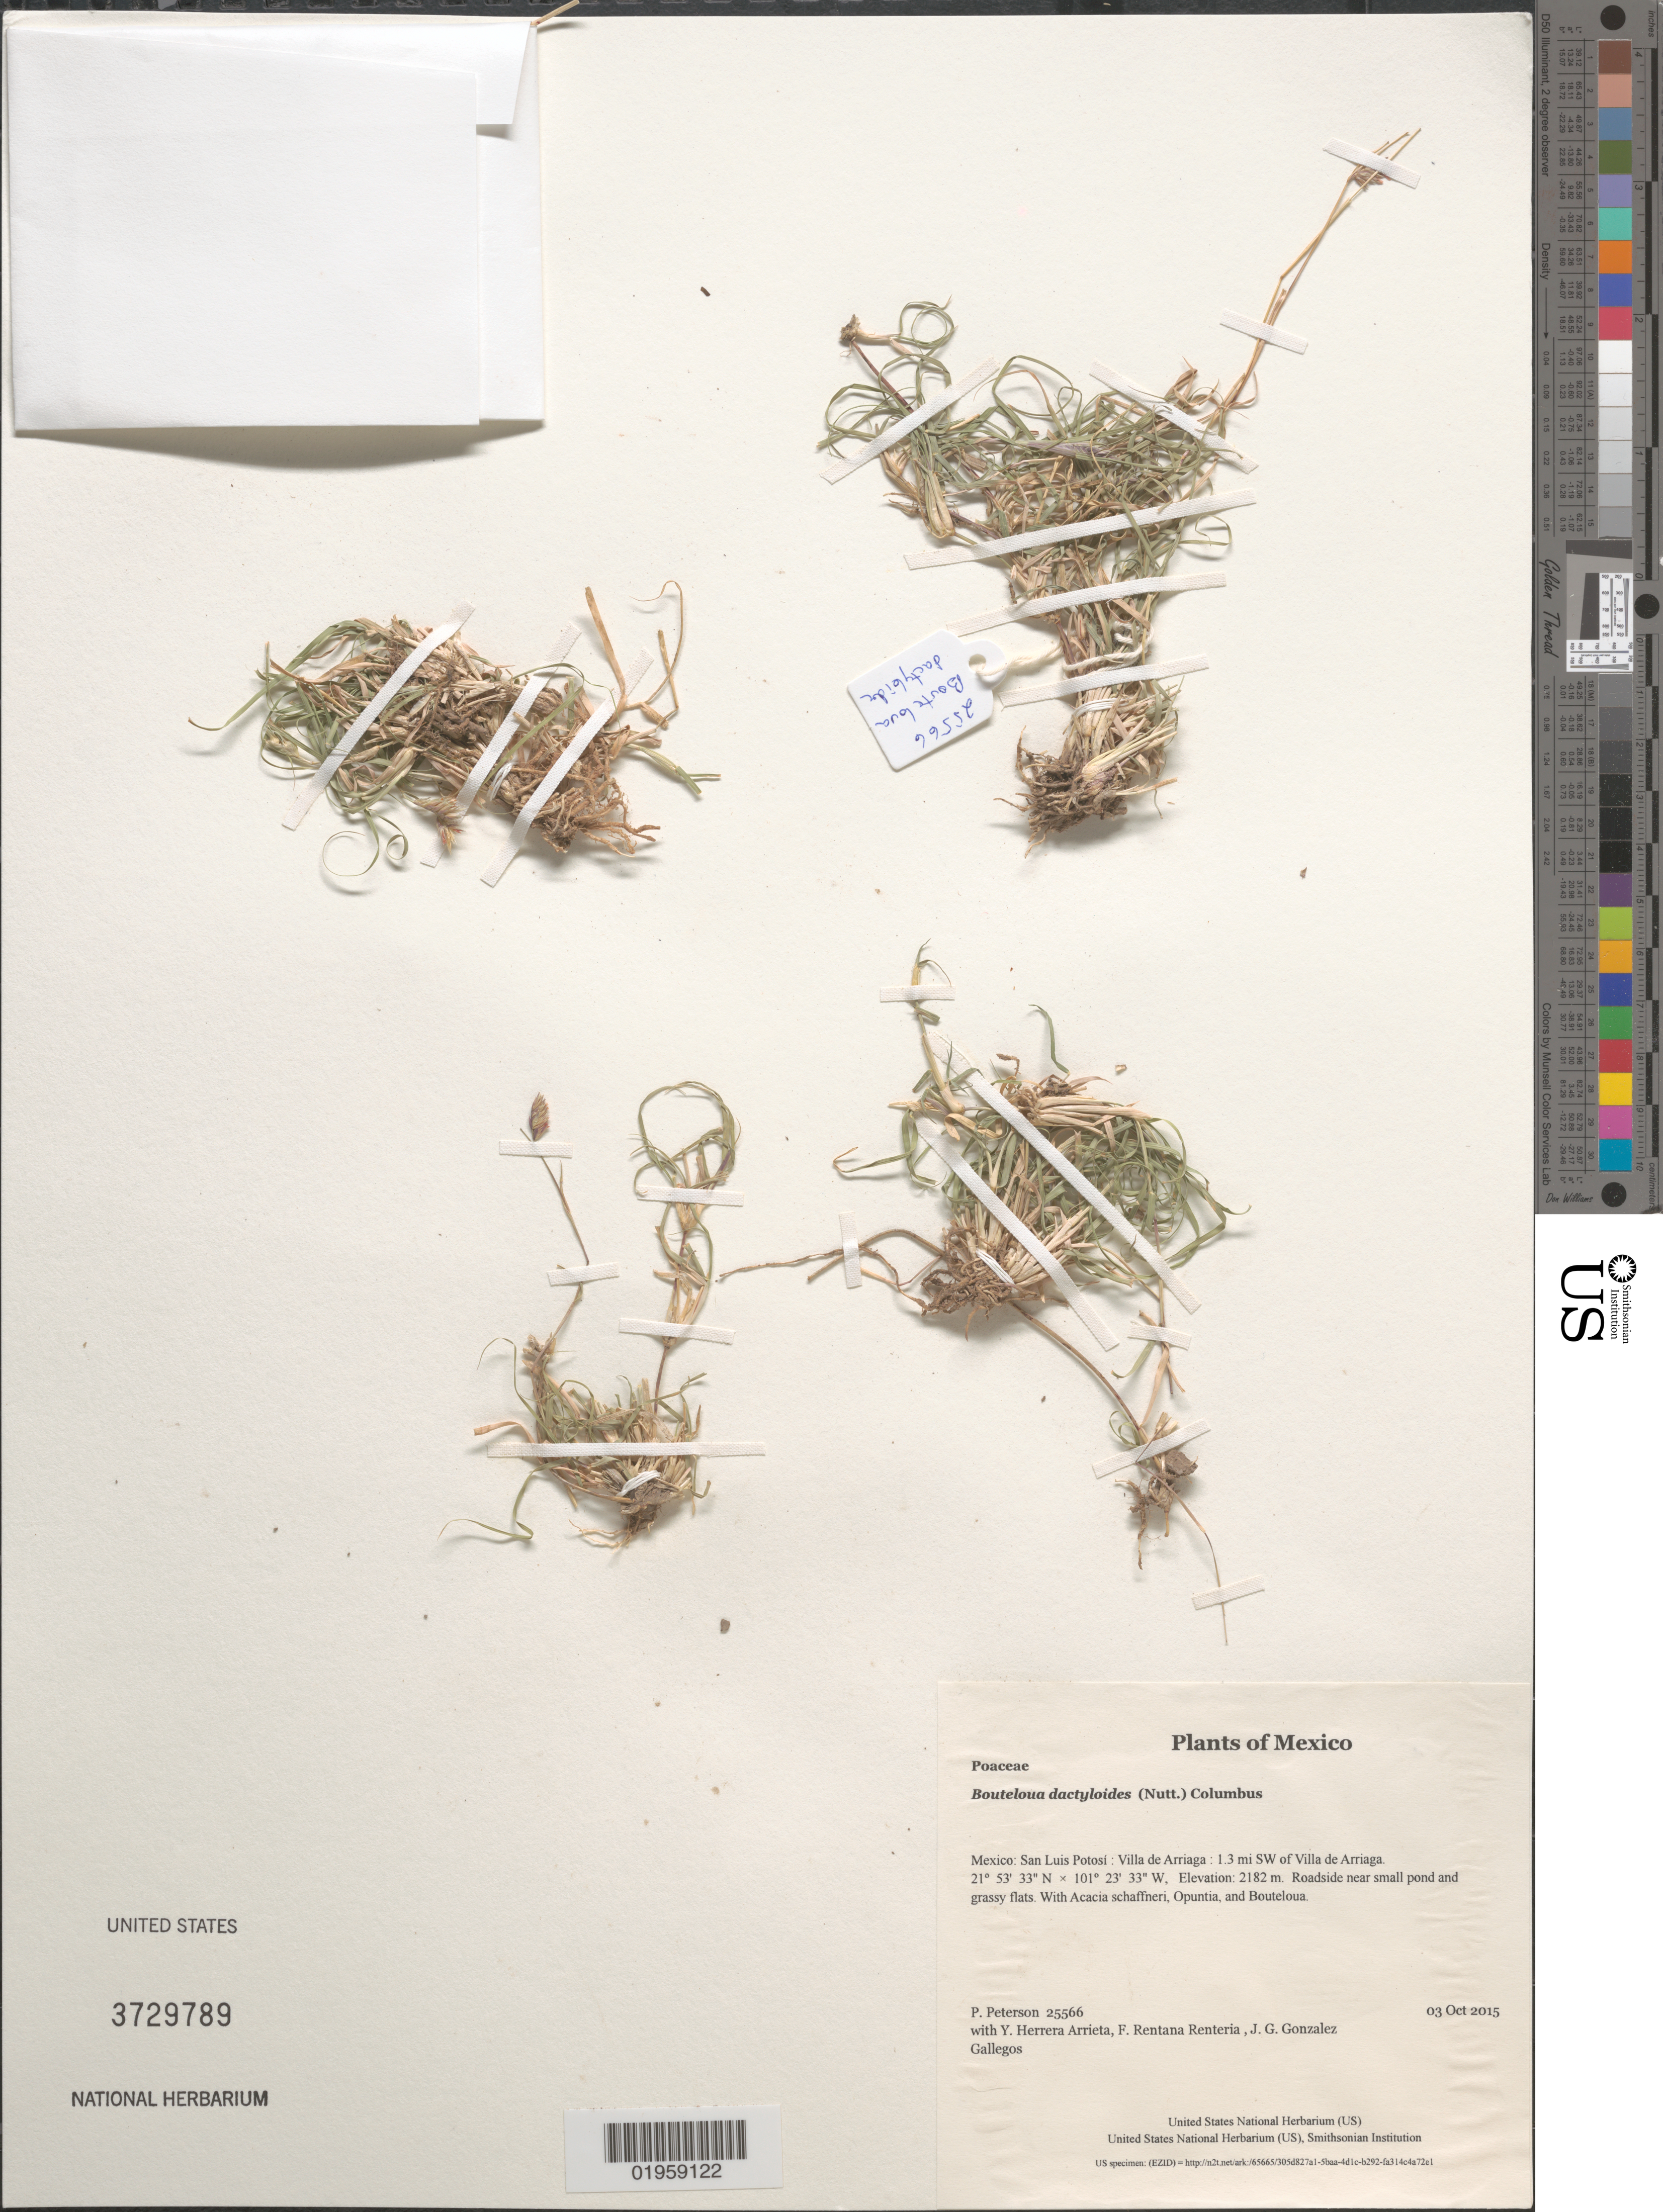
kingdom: Plantae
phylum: Tracheophyta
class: Liliopsida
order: Poales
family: Poaceae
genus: Bouteloua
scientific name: Bouteloua dactyloides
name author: (Nutt.) Columbus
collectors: P. M. Peterson, Y. Herrera Arrieta, F. Rentana Renteria & J. G. Gonzalez Gallegos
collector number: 25566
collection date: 2015-10-03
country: Mexico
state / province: San Luis Potosí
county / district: Villa de Arriaga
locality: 1.3 mi SW of Villa de Arriaga.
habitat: Roadside near small pond and grassy flats.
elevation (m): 2182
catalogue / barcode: US 3729789